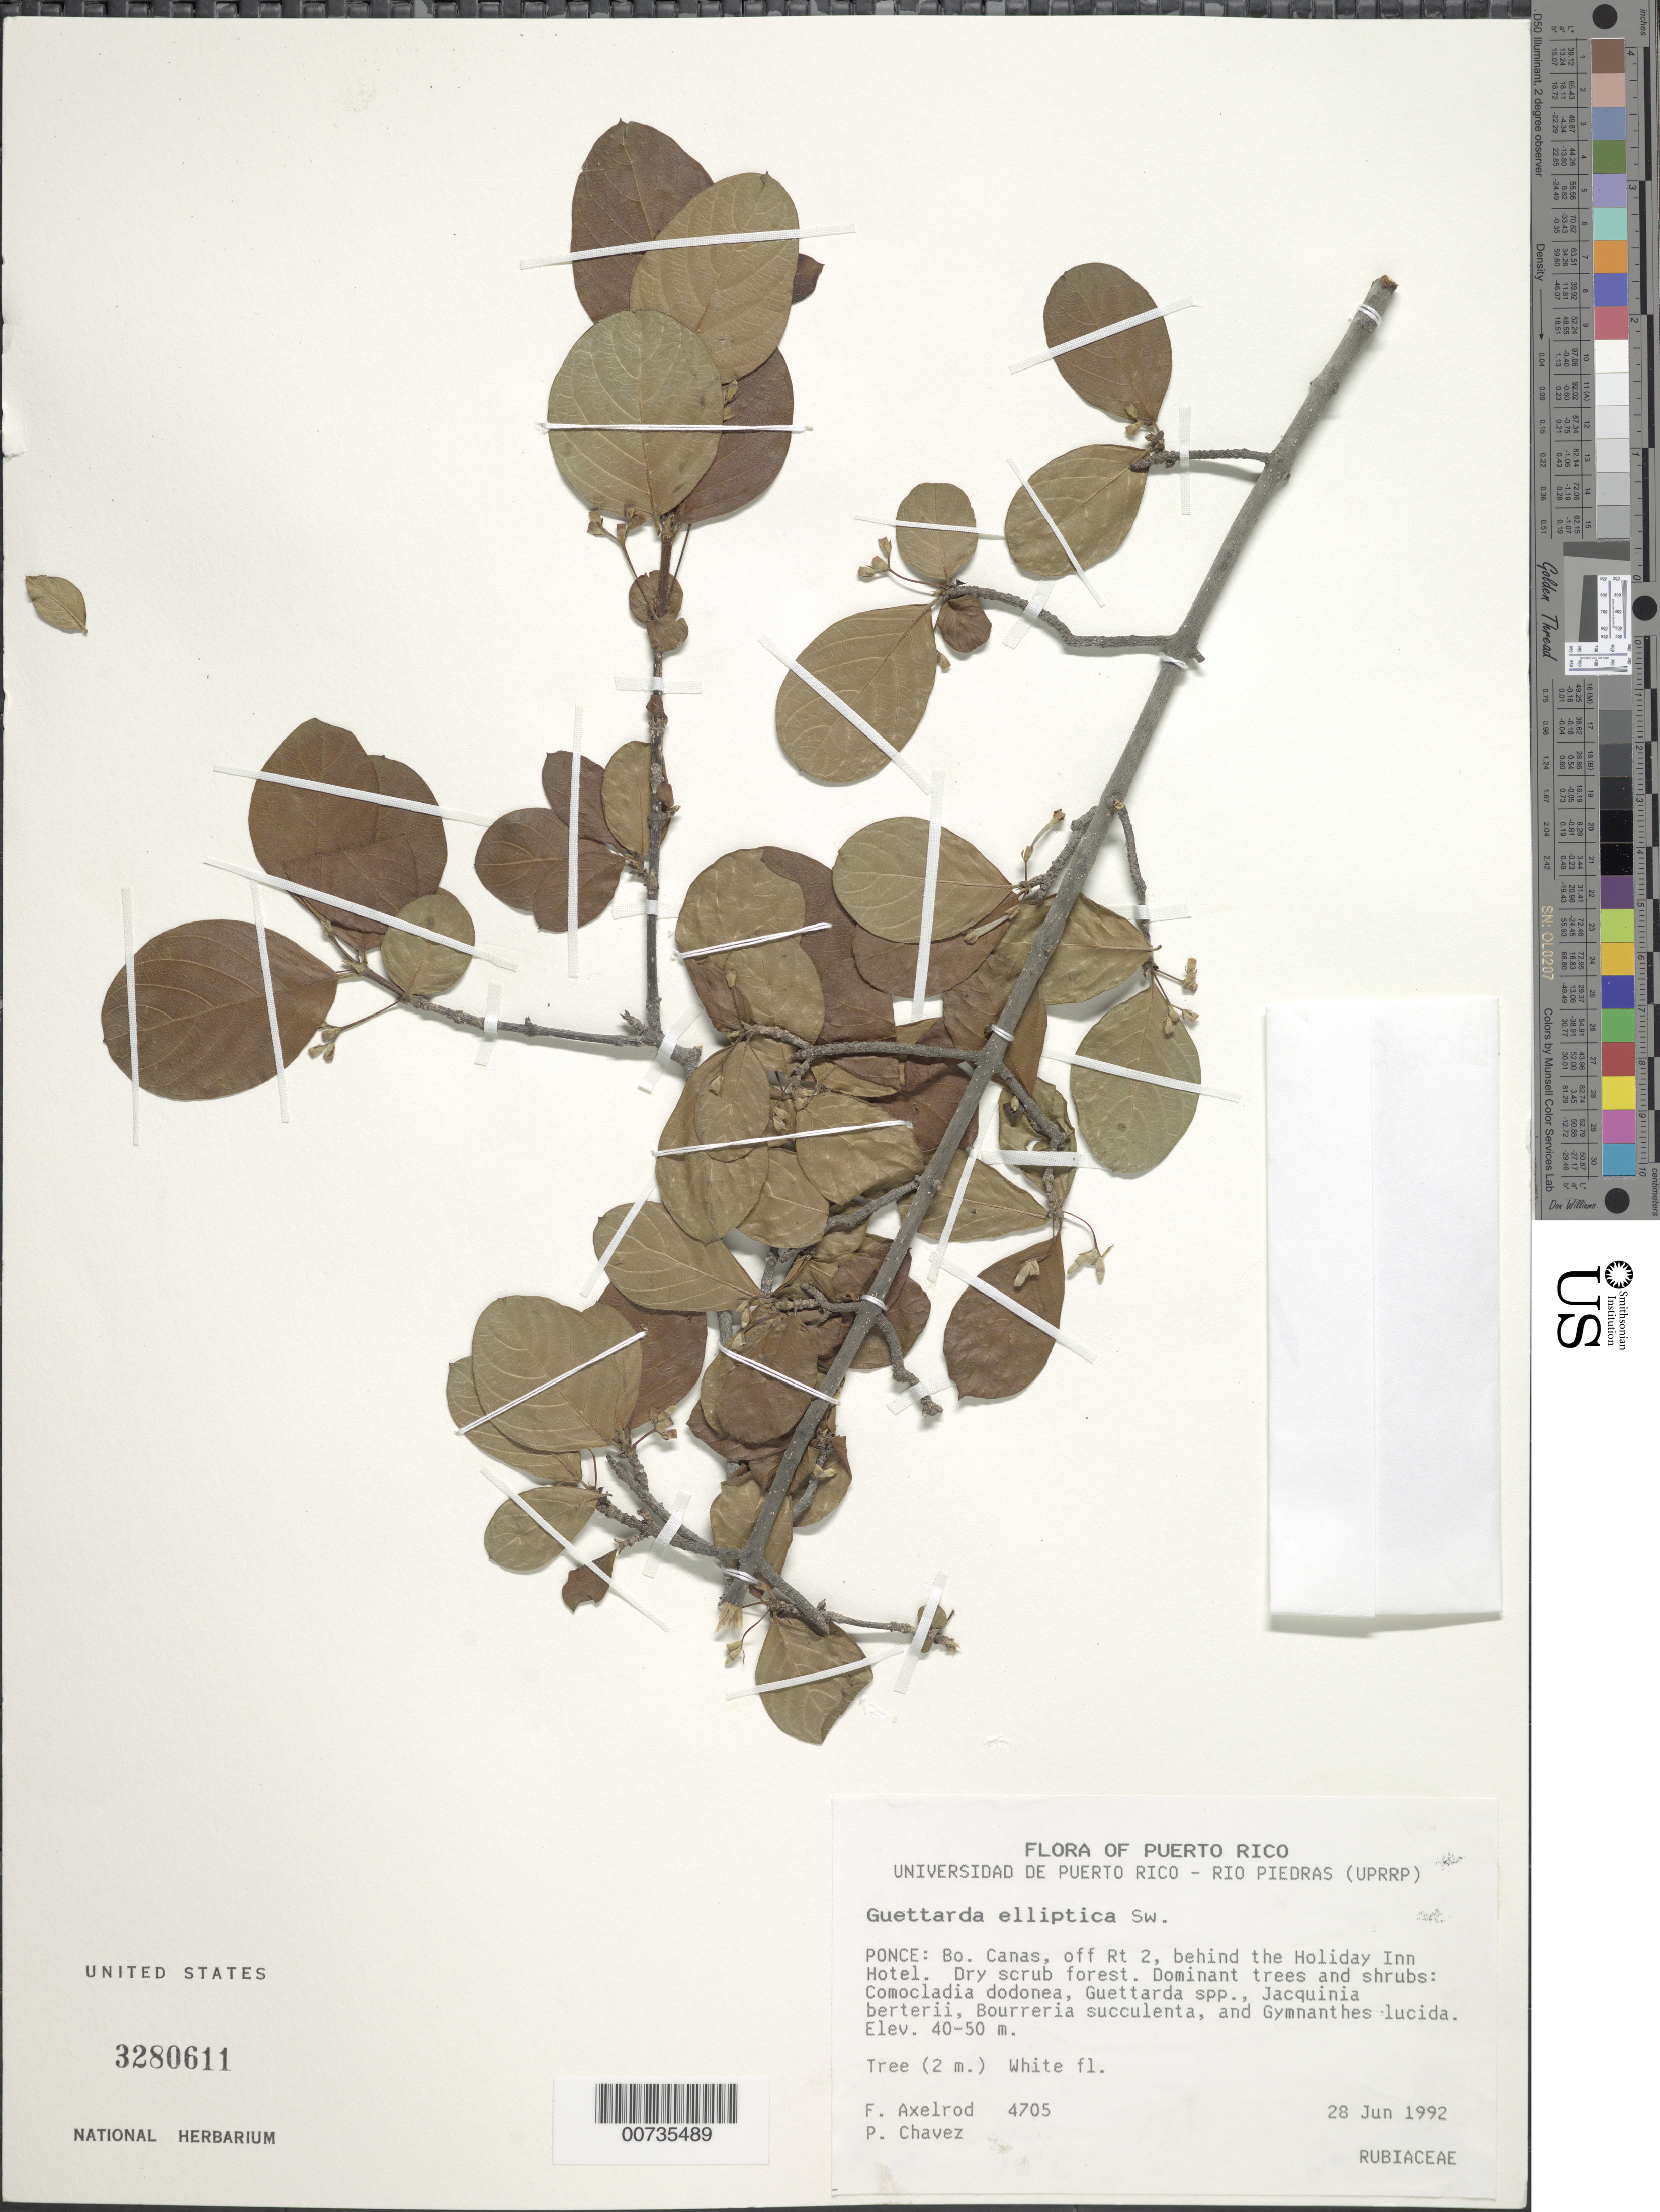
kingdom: Plantae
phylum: Tracheophyta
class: Magnoliopsida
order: Gentianales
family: Rubiaceae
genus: Guettarda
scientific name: Guettarda elliptica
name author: Sw.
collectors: F. S. Axelrod & P. Chavez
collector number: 4705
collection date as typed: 28 Jun 1992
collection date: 1992-06-28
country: Puerto Rico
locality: Ponce: Bo. Canas, off Rt. 2, behind the Holiday Inn Hotel.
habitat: Dry scrub forest.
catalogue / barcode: US 3280611